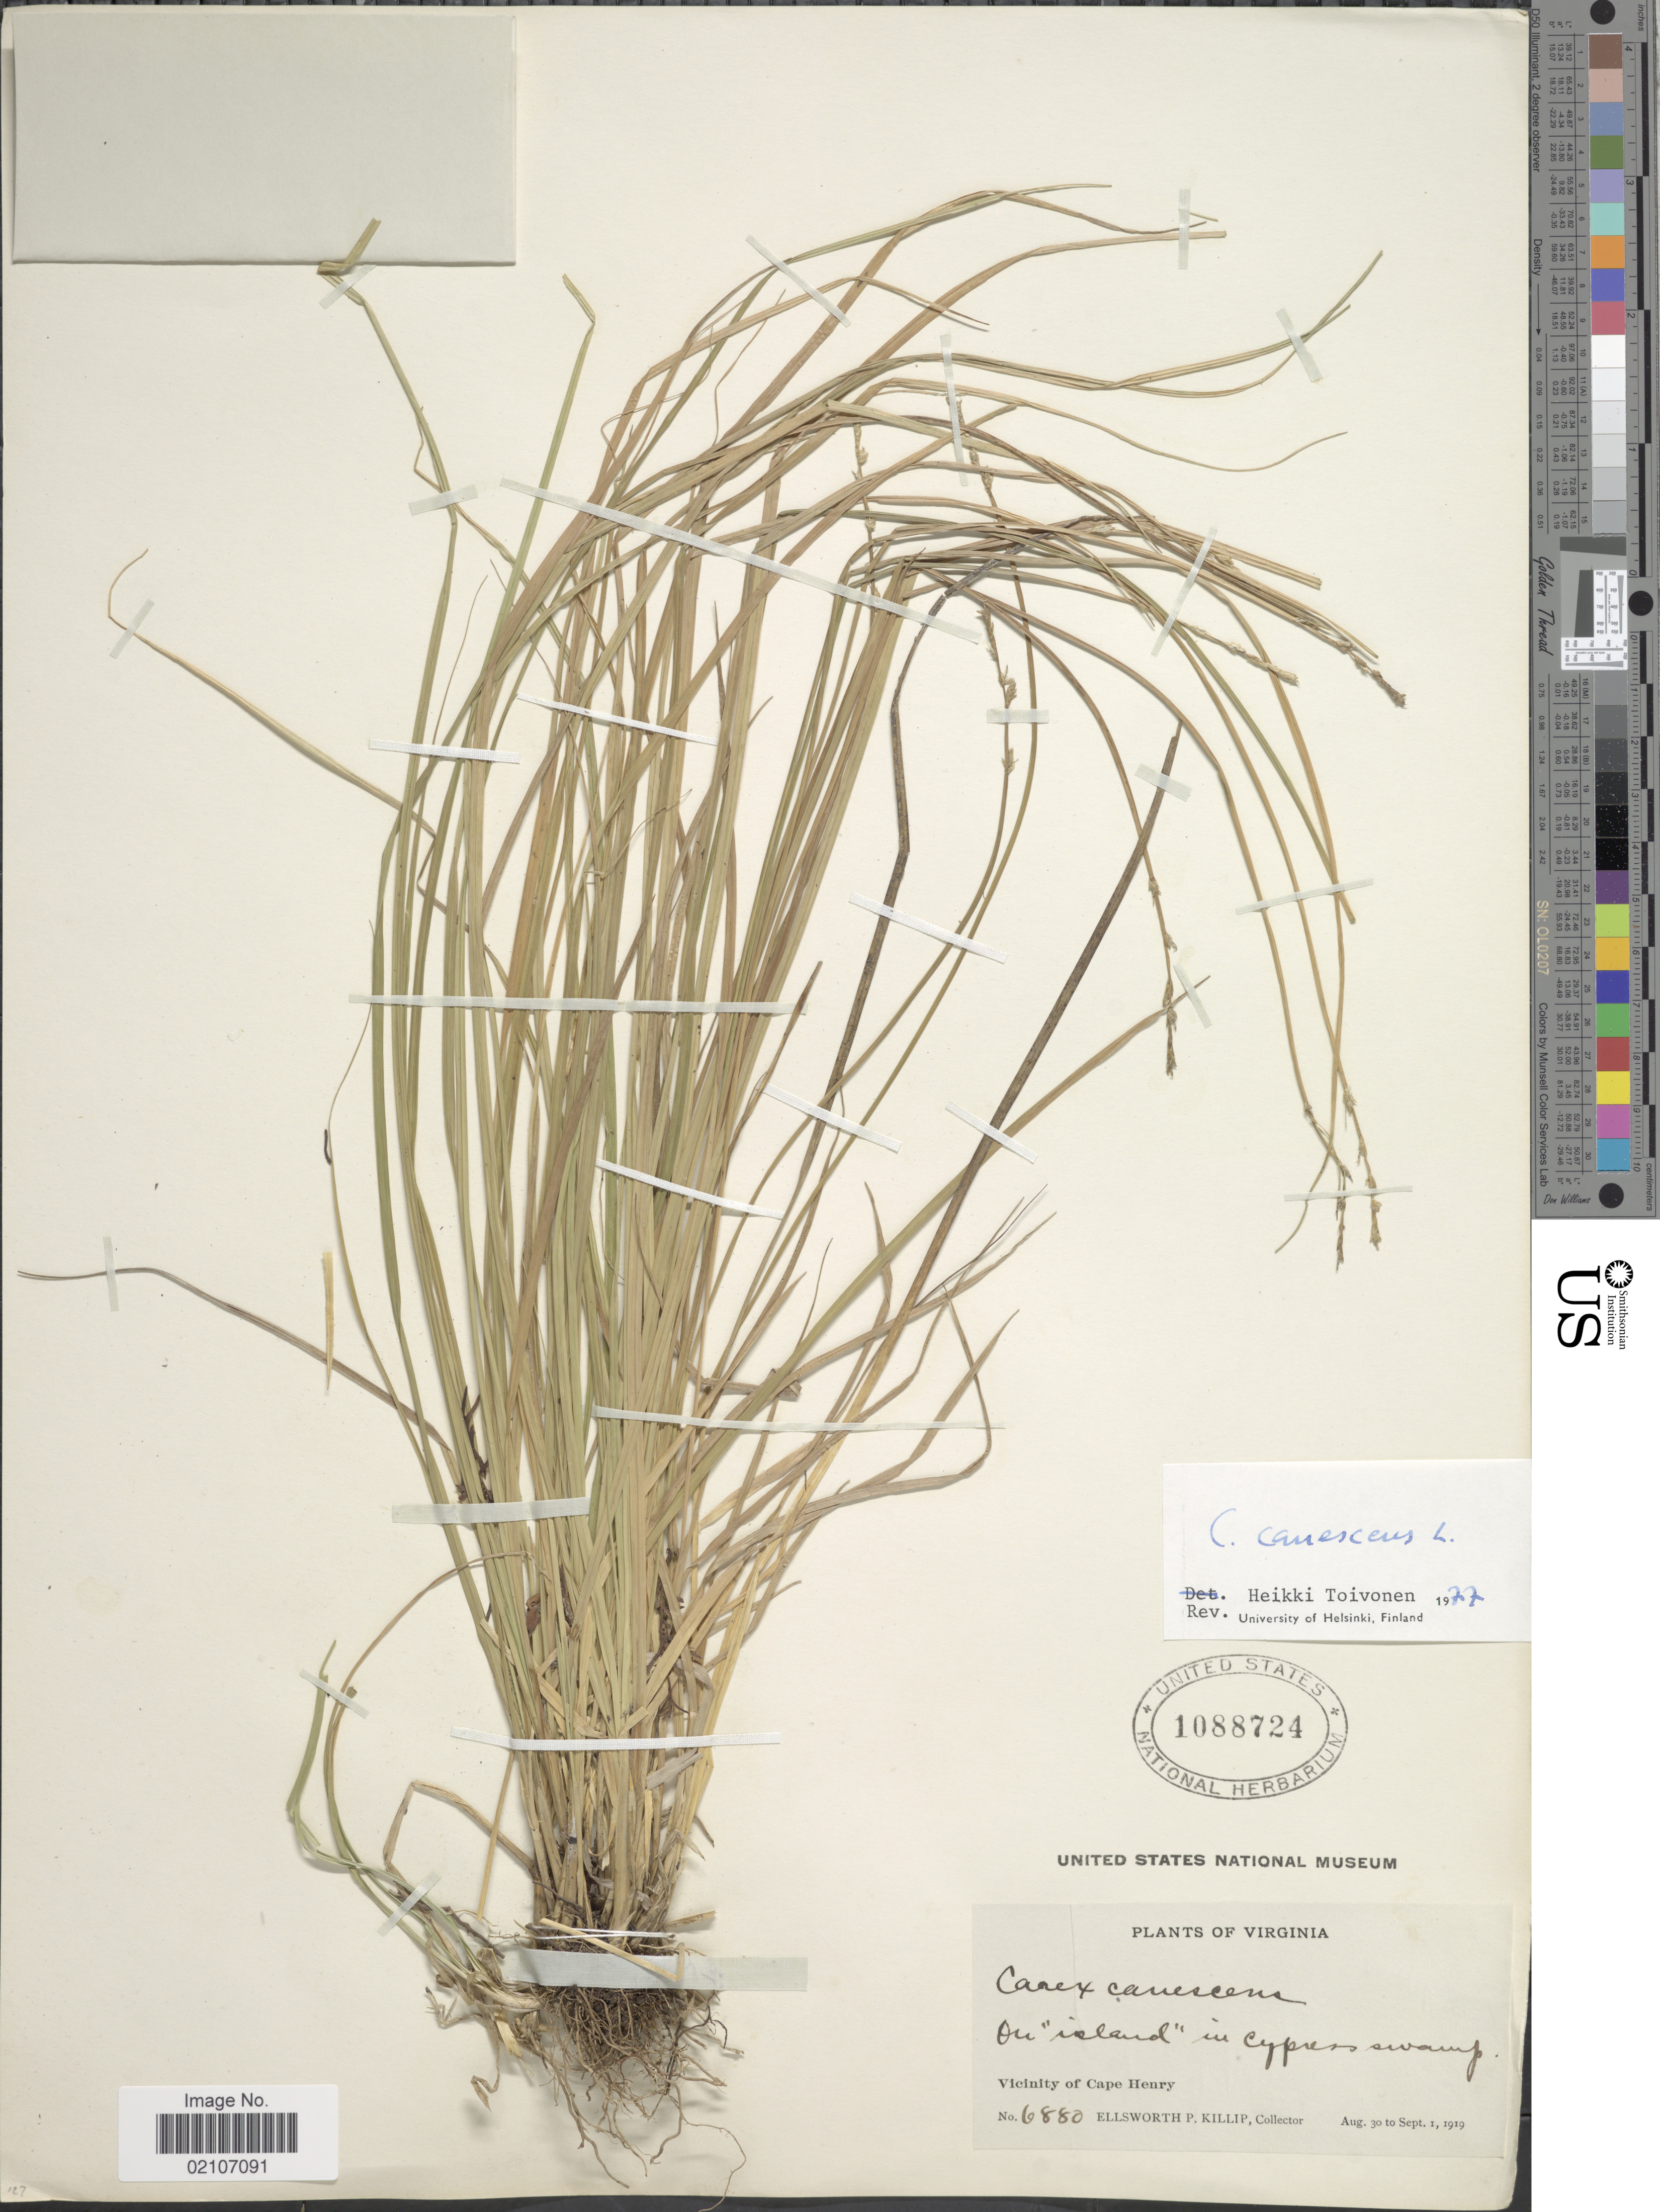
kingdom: Plantae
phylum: Tracheophyta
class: Liliopsida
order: Poales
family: Cyperaceae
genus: Carex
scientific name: Carex canescens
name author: L.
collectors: E. P. Killip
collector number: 6880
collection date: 1919-08-30/1919-09-01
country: United States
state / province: Virginia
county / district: City of Virginia Beach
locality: Vicinity of Cape Henry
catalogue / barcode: US 1088724